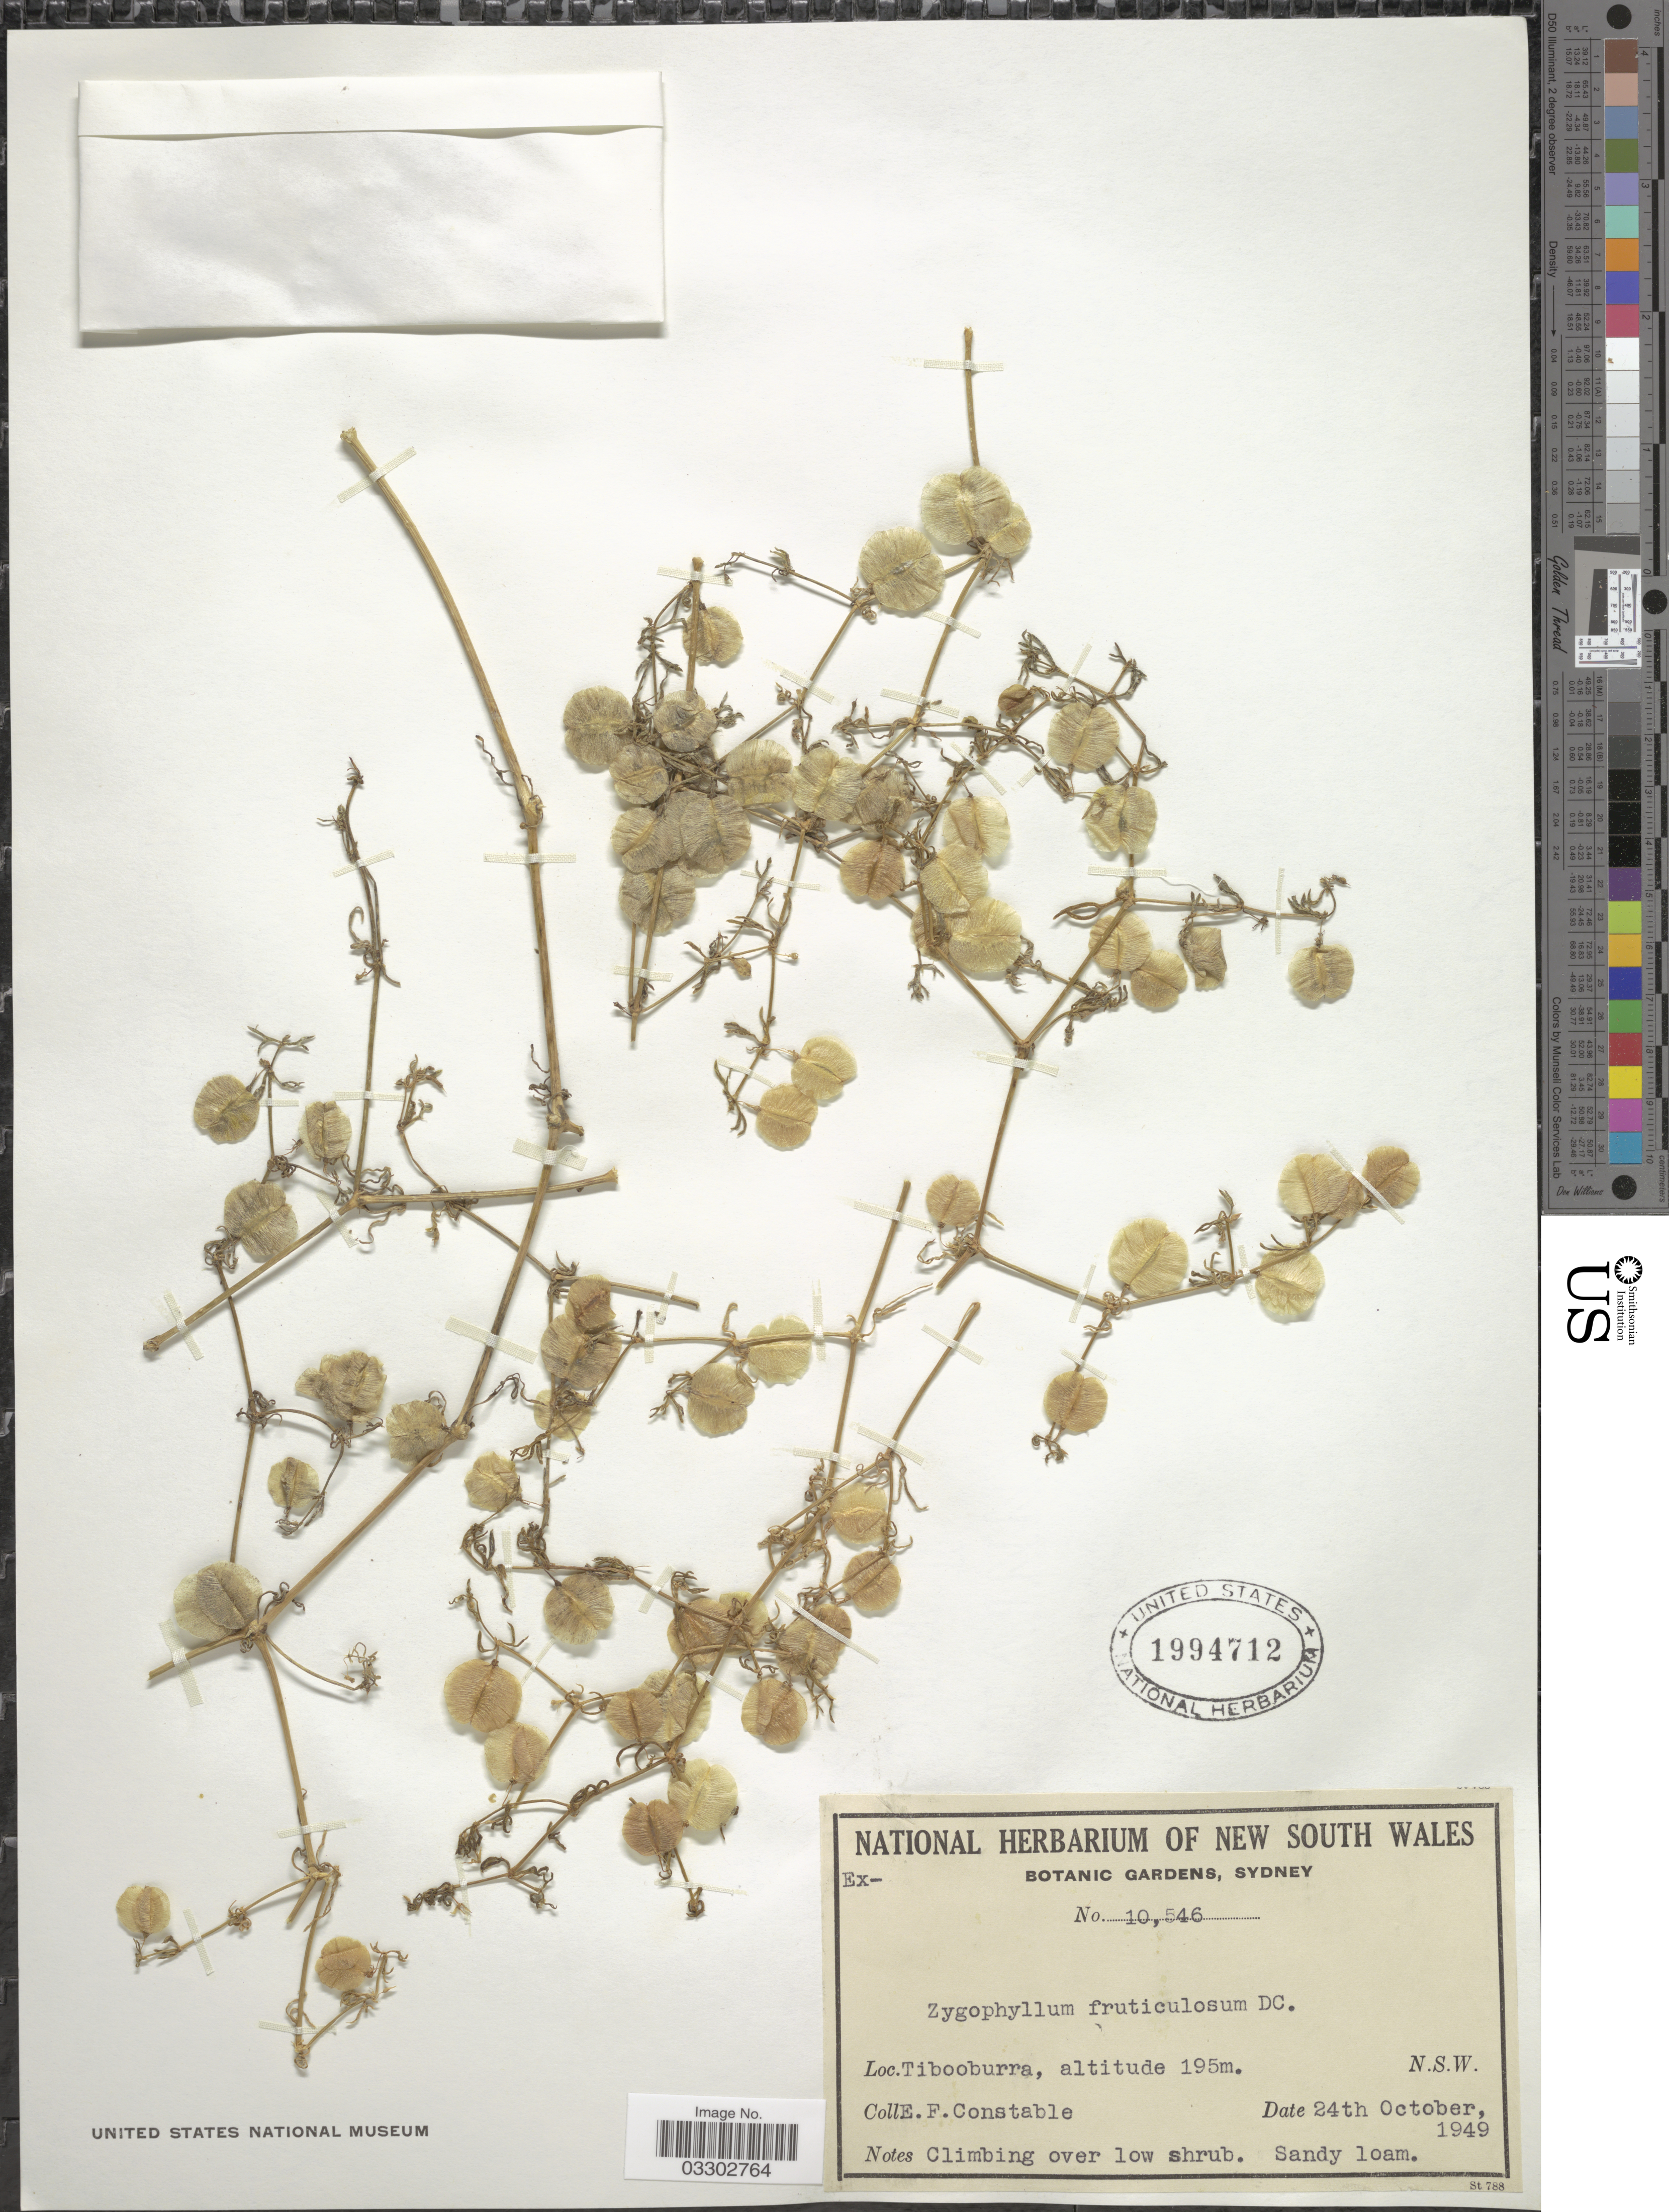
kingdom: Plantae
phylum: Tracheophyta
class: Magnoliopsida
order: Zygophyllales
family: Zygophyllaceae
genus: Roepera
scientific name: Roepera fruticulosa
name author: (DC.) G. Don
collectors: E. F. Constable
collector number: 10546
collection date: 1949-10-24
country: Australia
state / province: New South Wales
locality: Tibooburra.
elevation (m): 195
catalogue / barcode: US 1994712